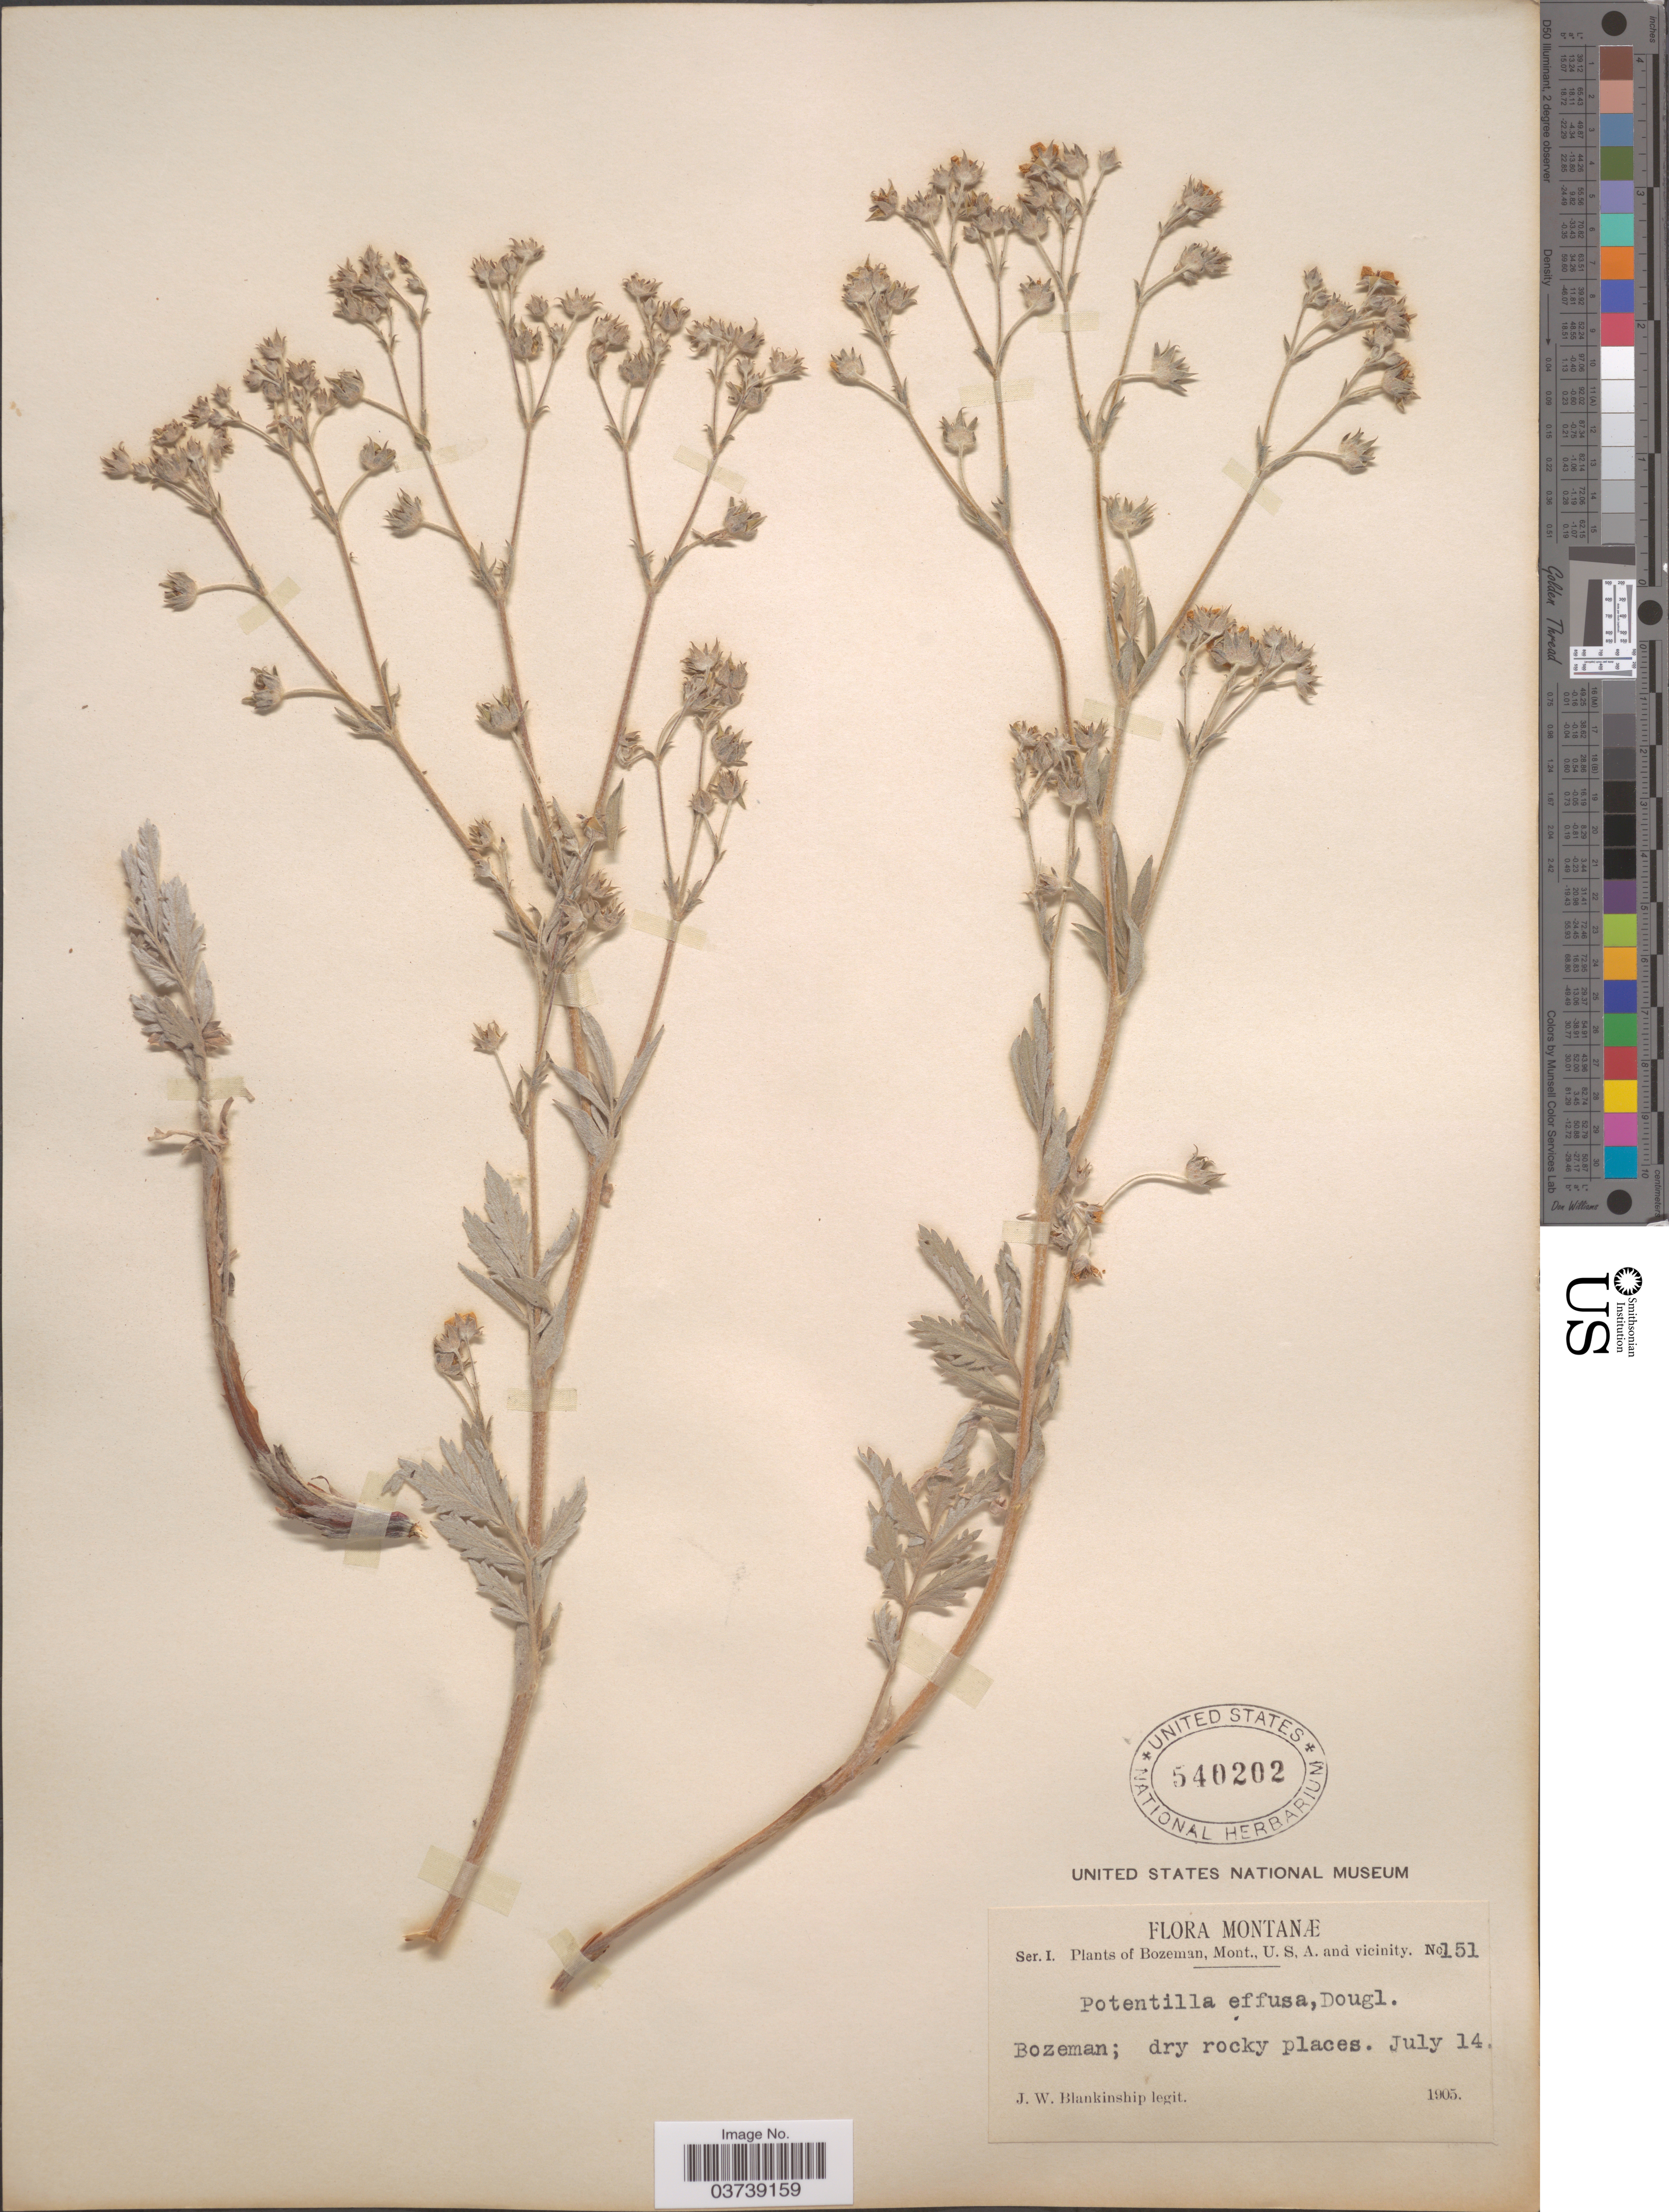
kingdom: Plantae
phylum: Tracheophyta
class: Magnoliopsida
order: Rosales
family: Rosaceae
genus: Potentilla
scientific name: Potentilla effusa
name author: Douglas ex Lehm.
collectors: J. W. Blankinship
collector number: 151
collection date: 1905-07-14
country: United States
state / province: Montana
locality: Bozeman, and vicinity. Bozeman.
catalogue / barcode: US 540202